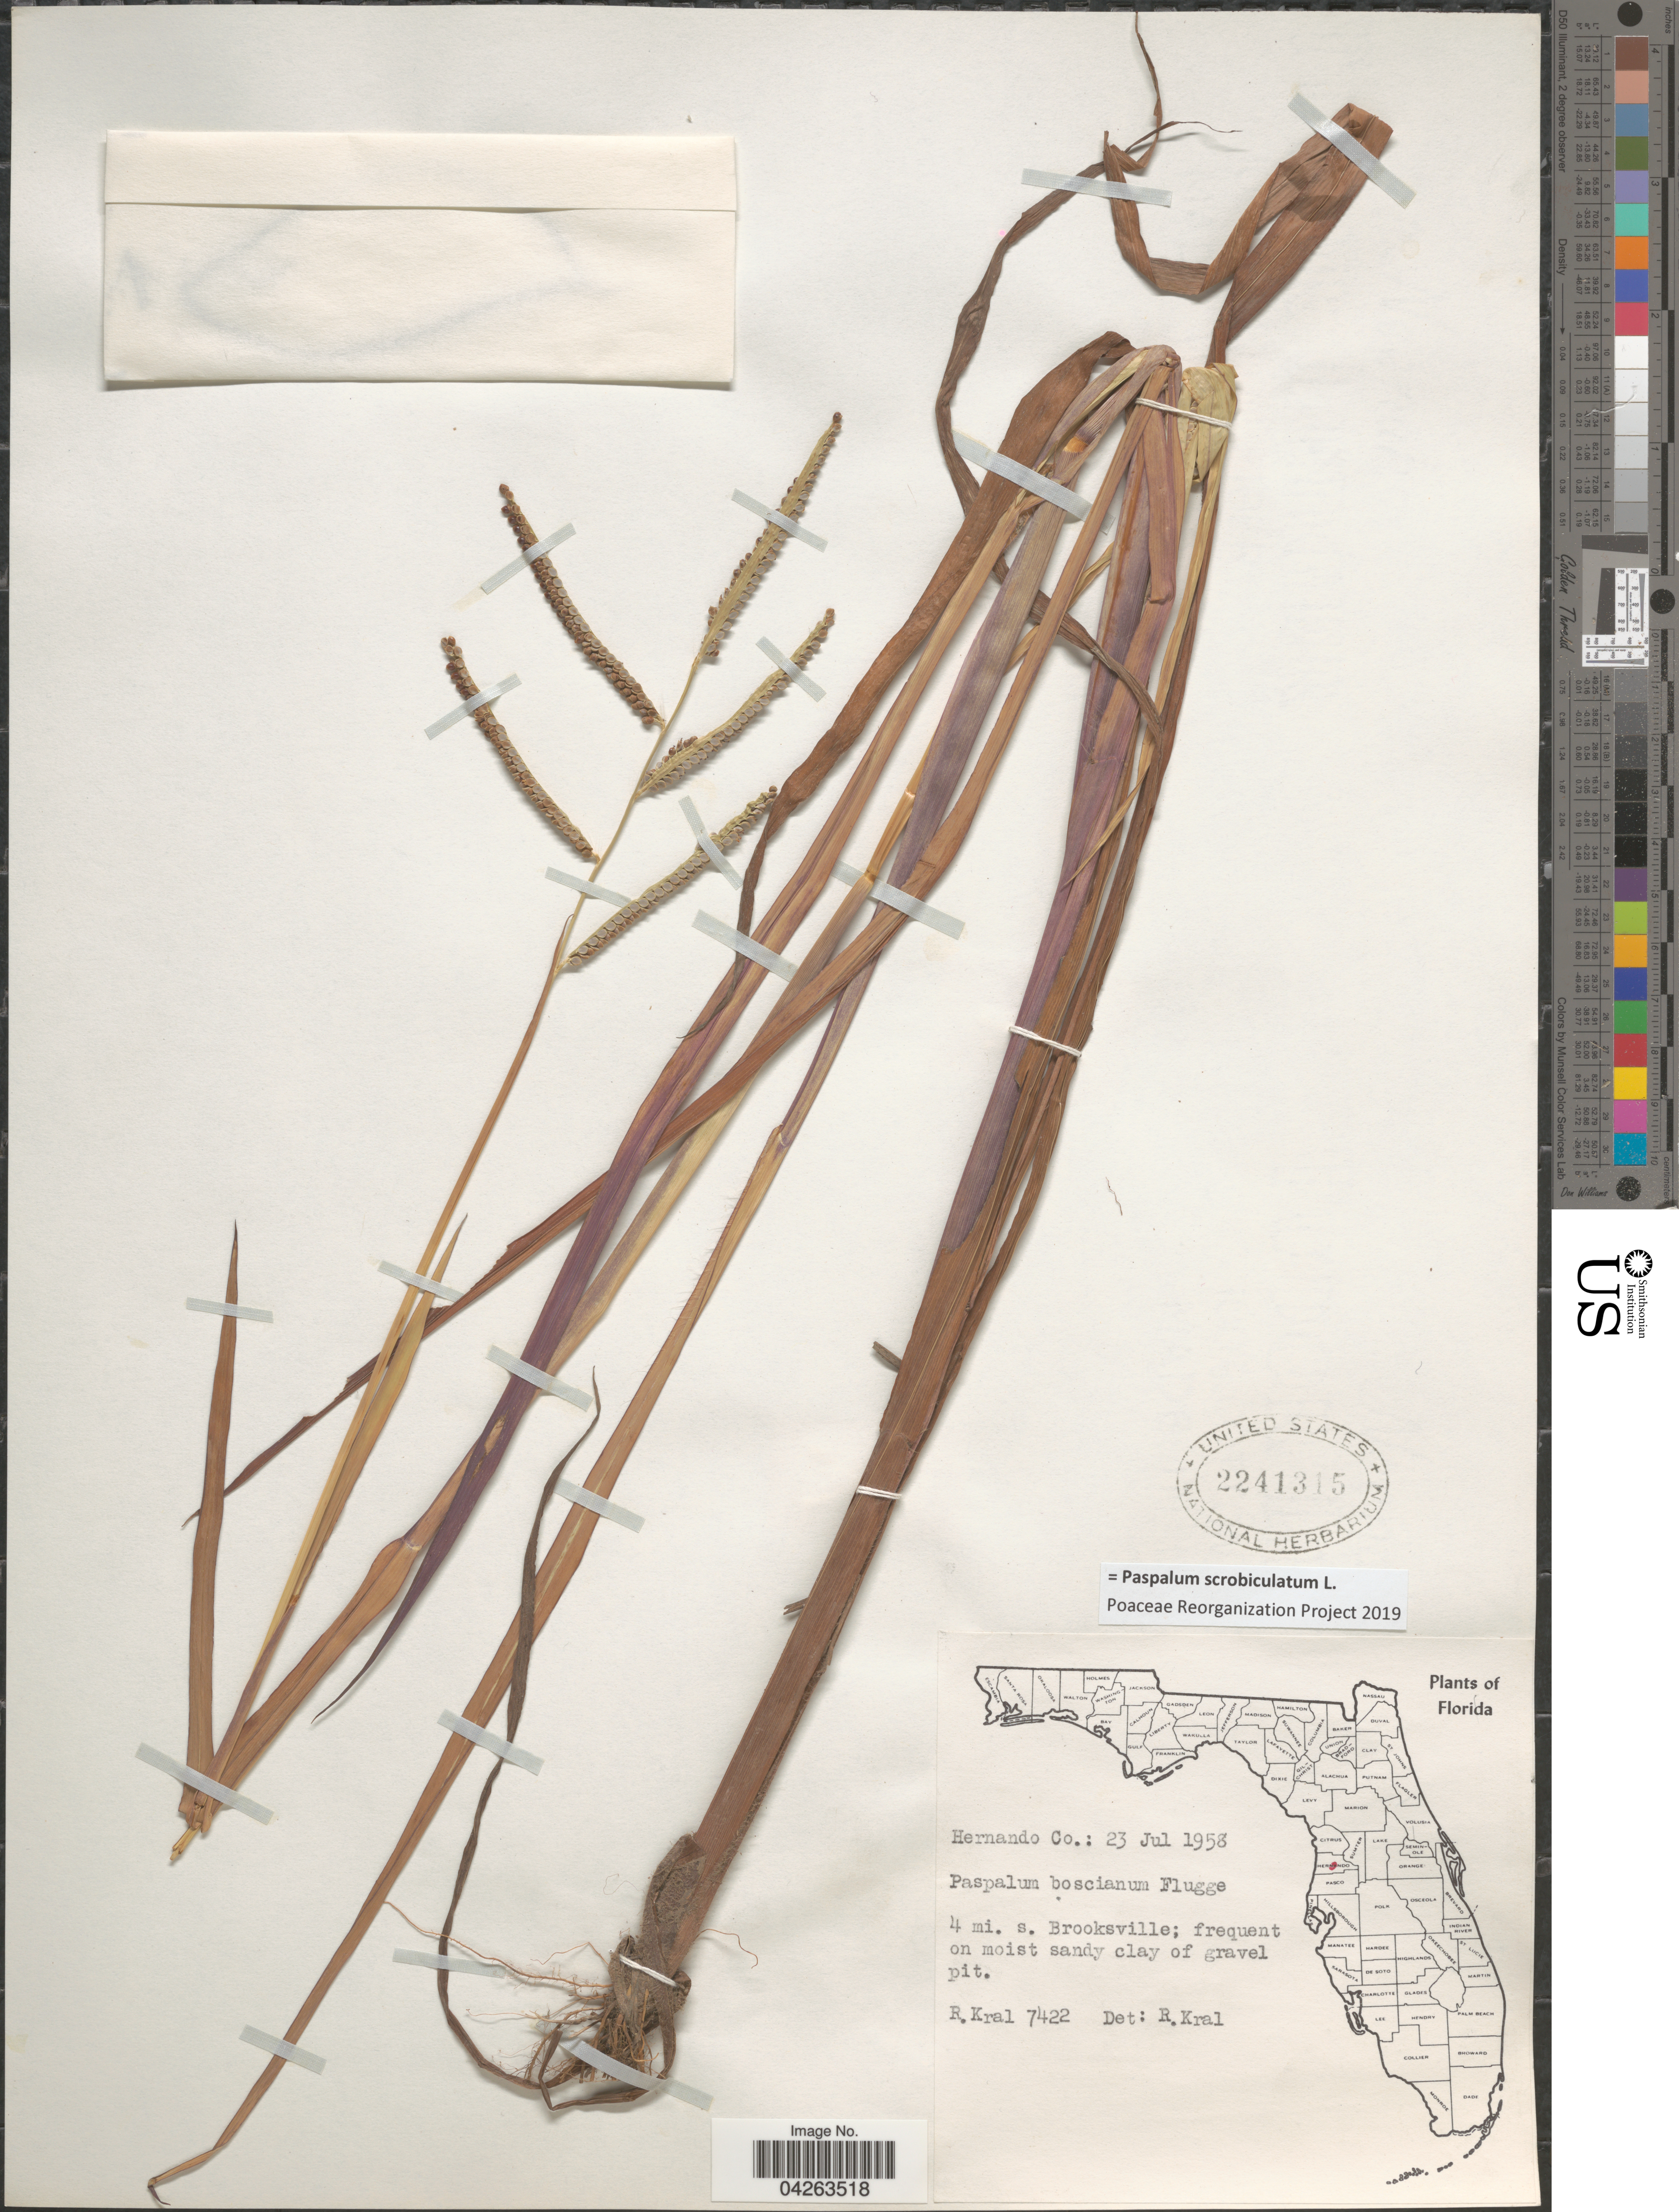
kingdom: Plantae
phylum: Tracheophyta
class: Liliopsida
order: Poales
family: Poaceae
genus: Paspalum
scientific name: Paspalum scrobiculatum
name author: L.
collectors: R. Kral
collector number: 7422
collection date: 1958-07-23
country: United States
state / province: Florida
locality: Hernando Co. 4 mi. s. Brooksville.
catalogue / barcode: US 2241315